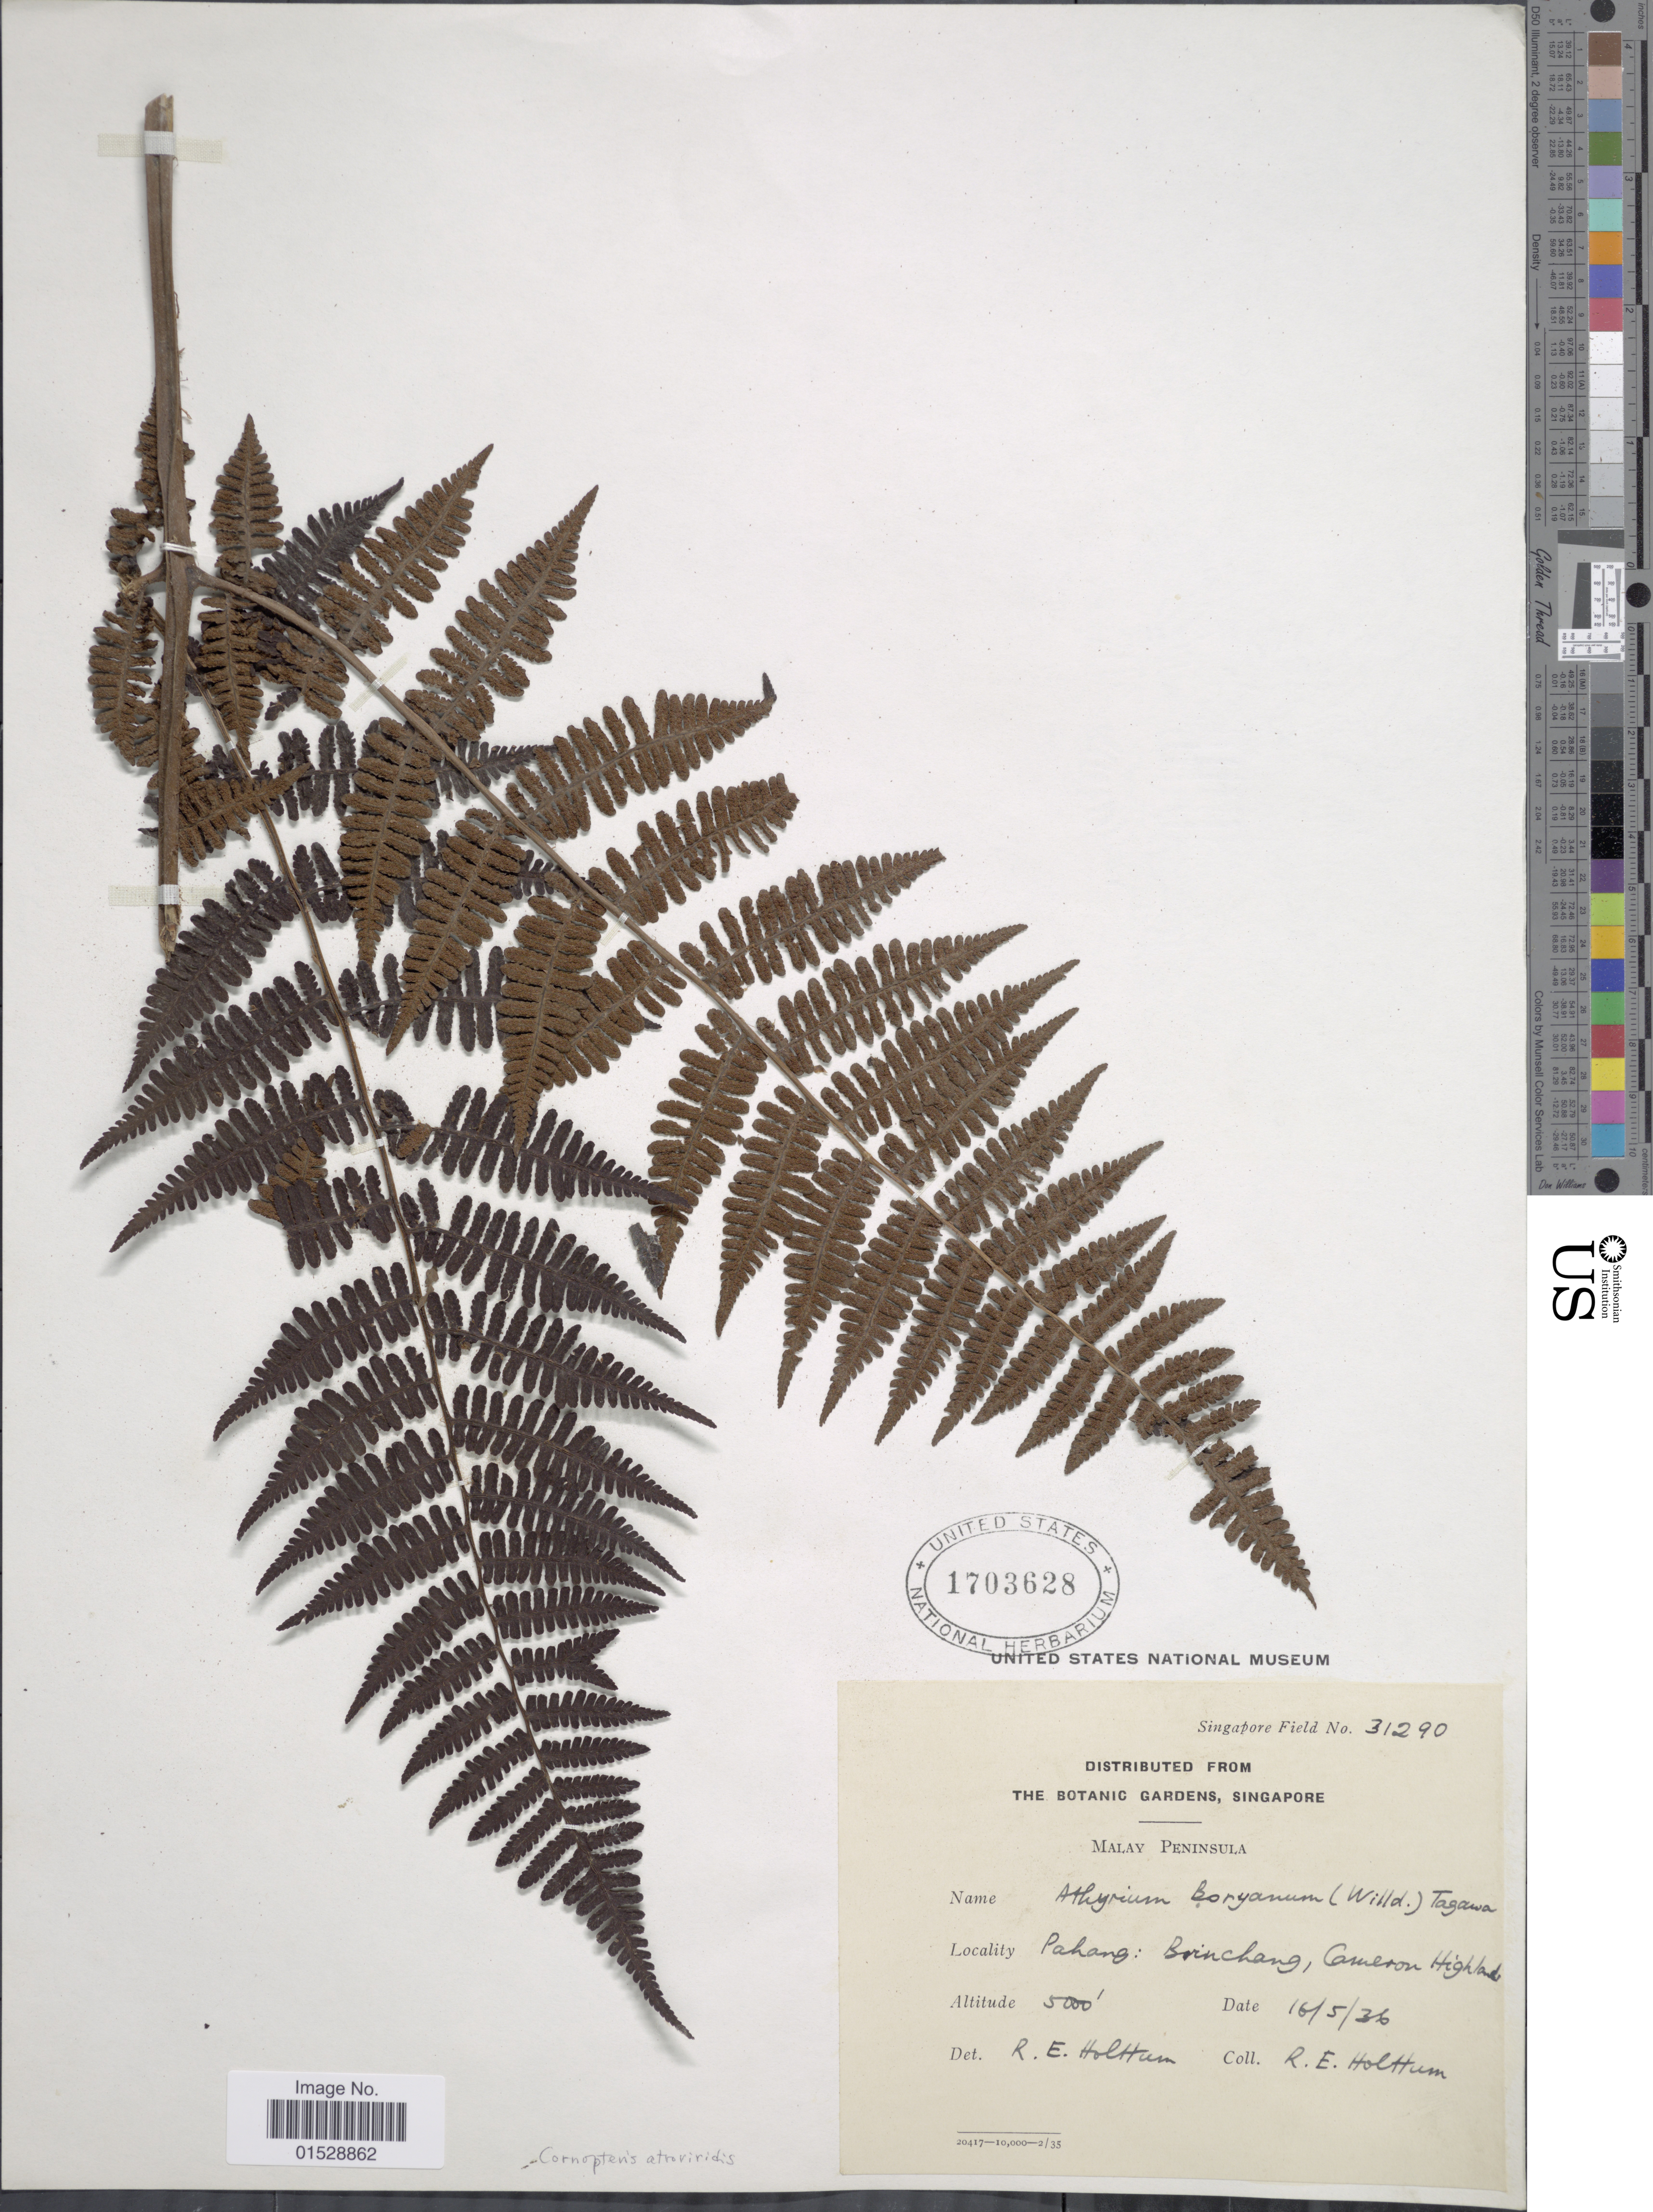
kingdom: Plantae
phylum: Tracheophyta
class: Polypodiopsida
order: Polypodiales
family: Athyriaceae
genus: Deparia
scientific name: Deparia boryana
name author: (Willd.) M. Kato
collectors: R. E. Holttum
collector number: Singapore Field 31290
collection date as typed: Transcribed d/m/y: 16/5/36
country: Malaysia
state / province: Pahang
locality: Malay Peninsula, Pahang; Boinchang, Cameron Highlands [interpreted]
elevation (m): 1524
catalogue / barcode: US 1703628